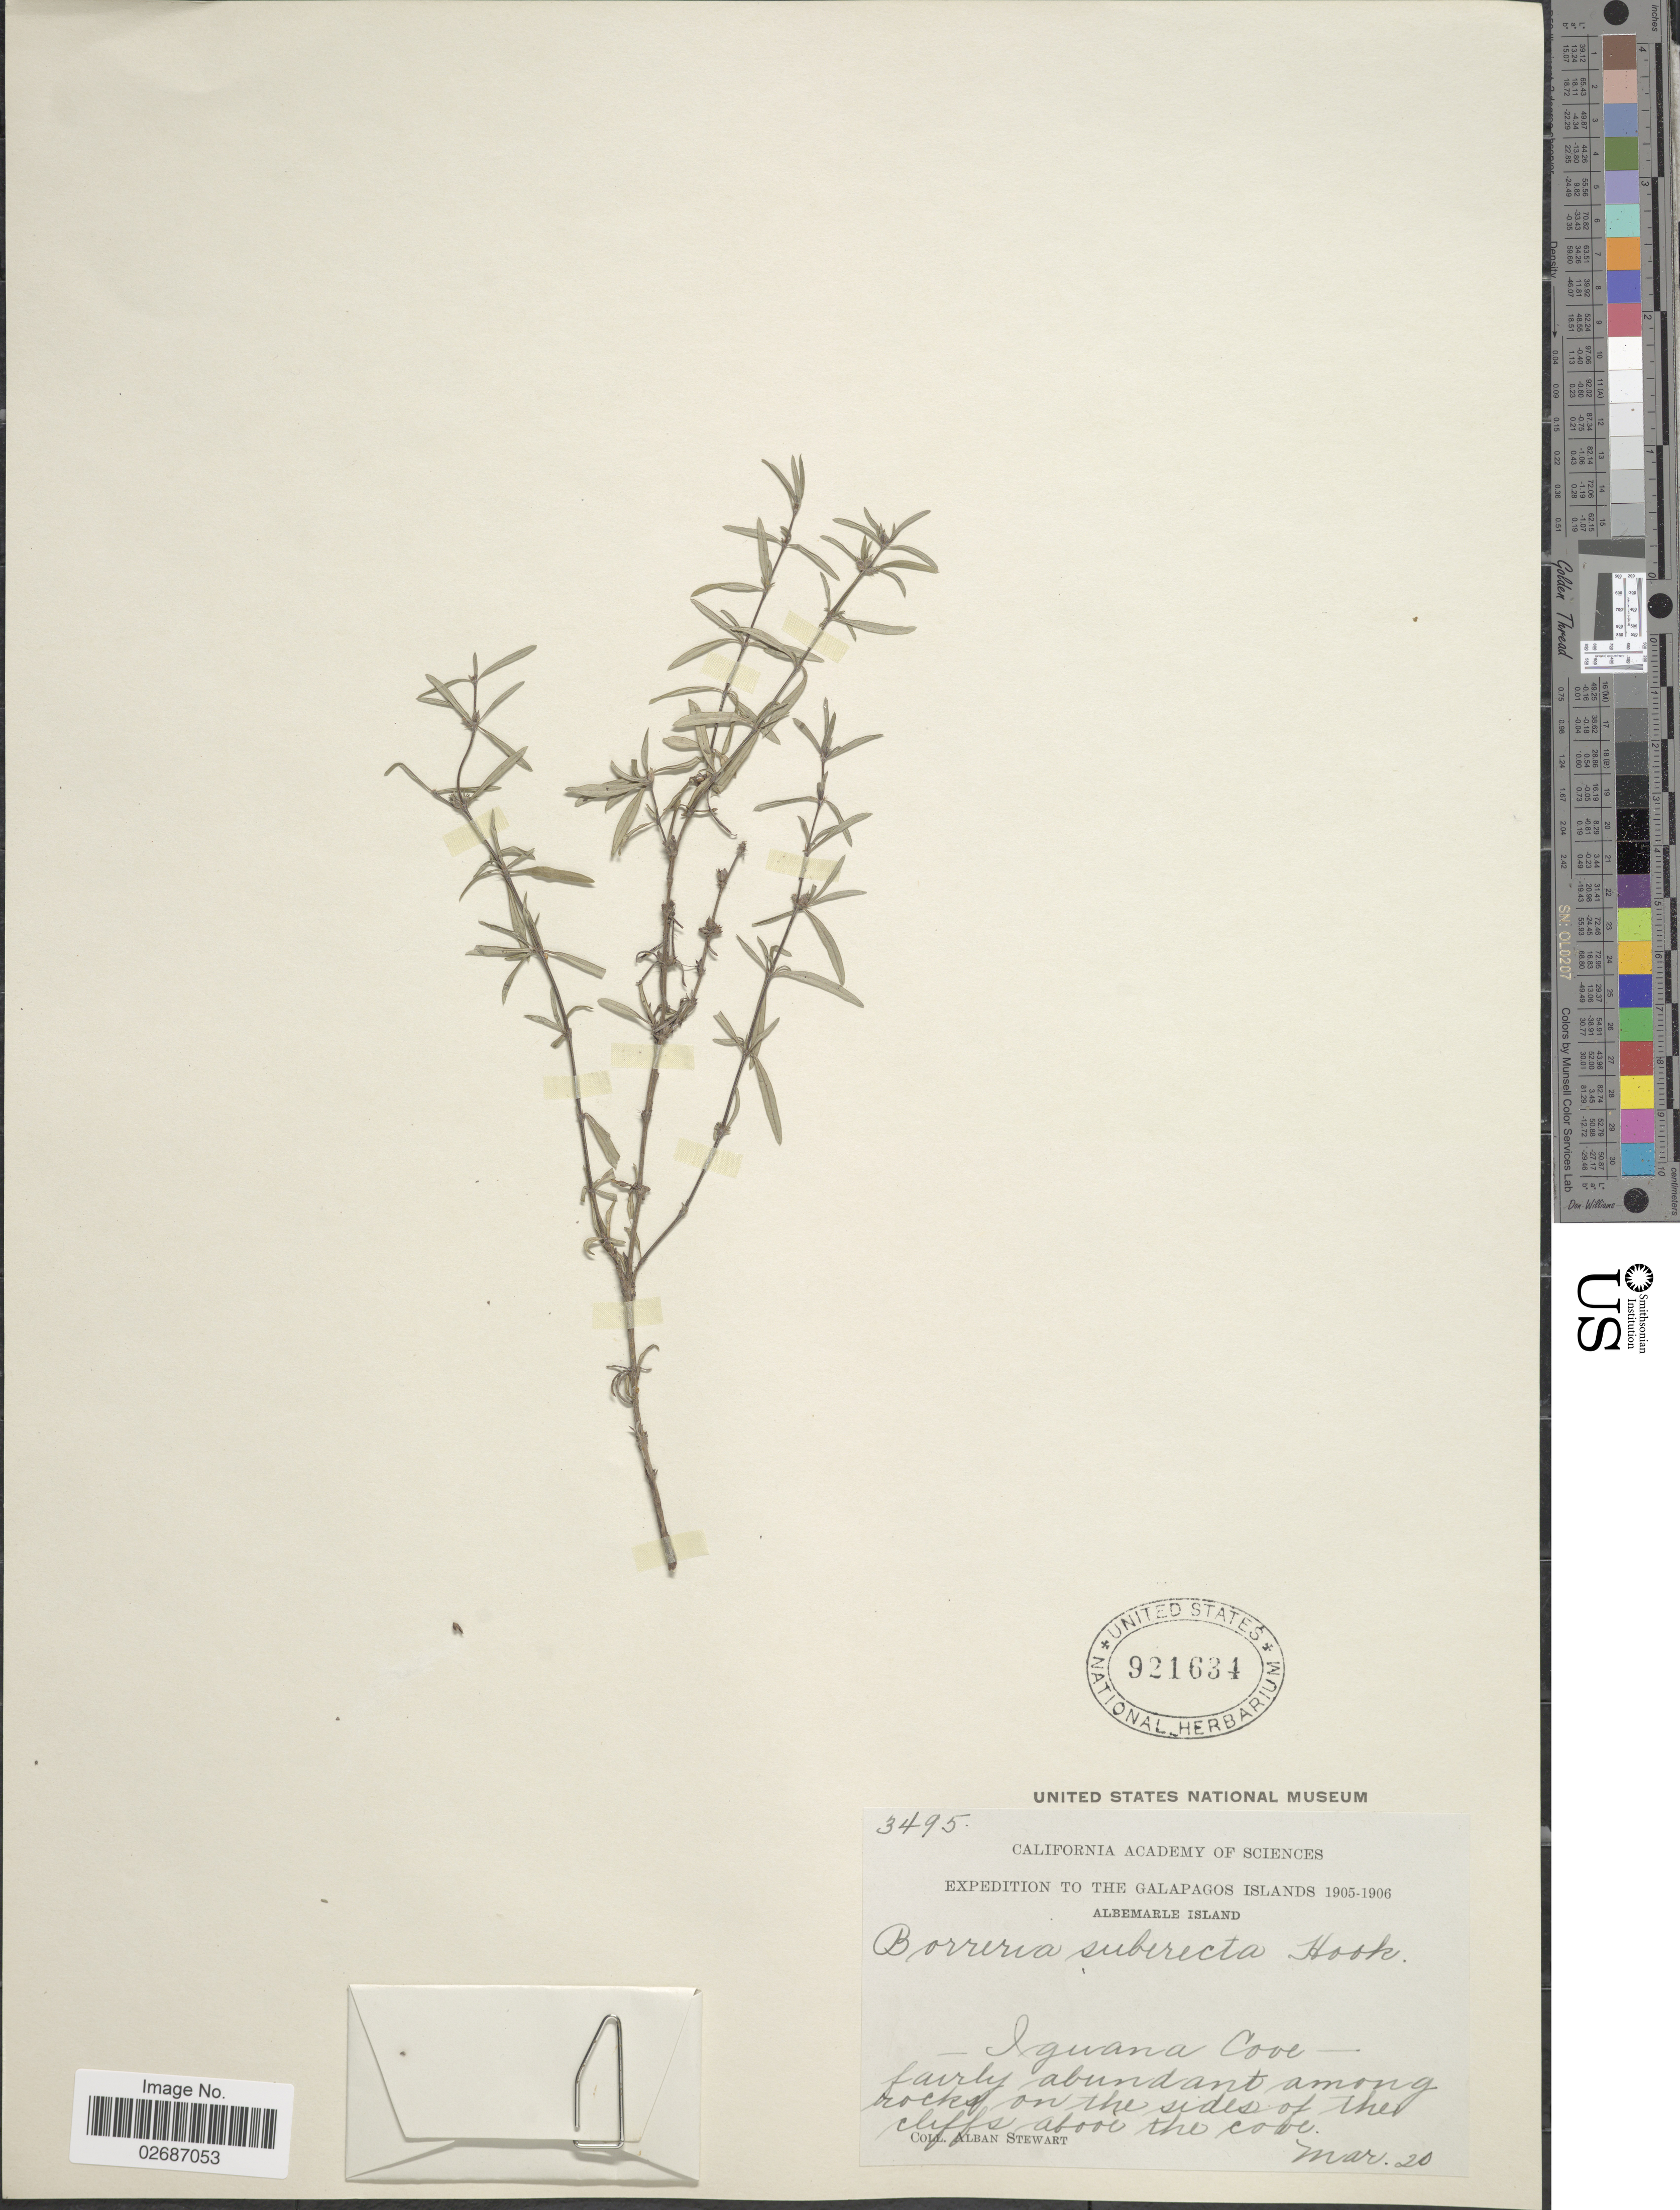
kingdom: Plantae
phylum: Tracheophyta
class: Magnoliopsida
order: Gentianales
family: Rubiaceae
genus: Borreria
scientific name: Borreria suberecta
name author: Hook. f.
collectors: A. Stewart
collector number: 3495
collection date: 1905-03-20/1906-03-20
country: Ecuador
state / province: Colón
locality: Galapagos Islands, Albemare Island, Iguana Cove, among rocks on the sides of the cliffs above the cove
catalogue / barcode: US 921634